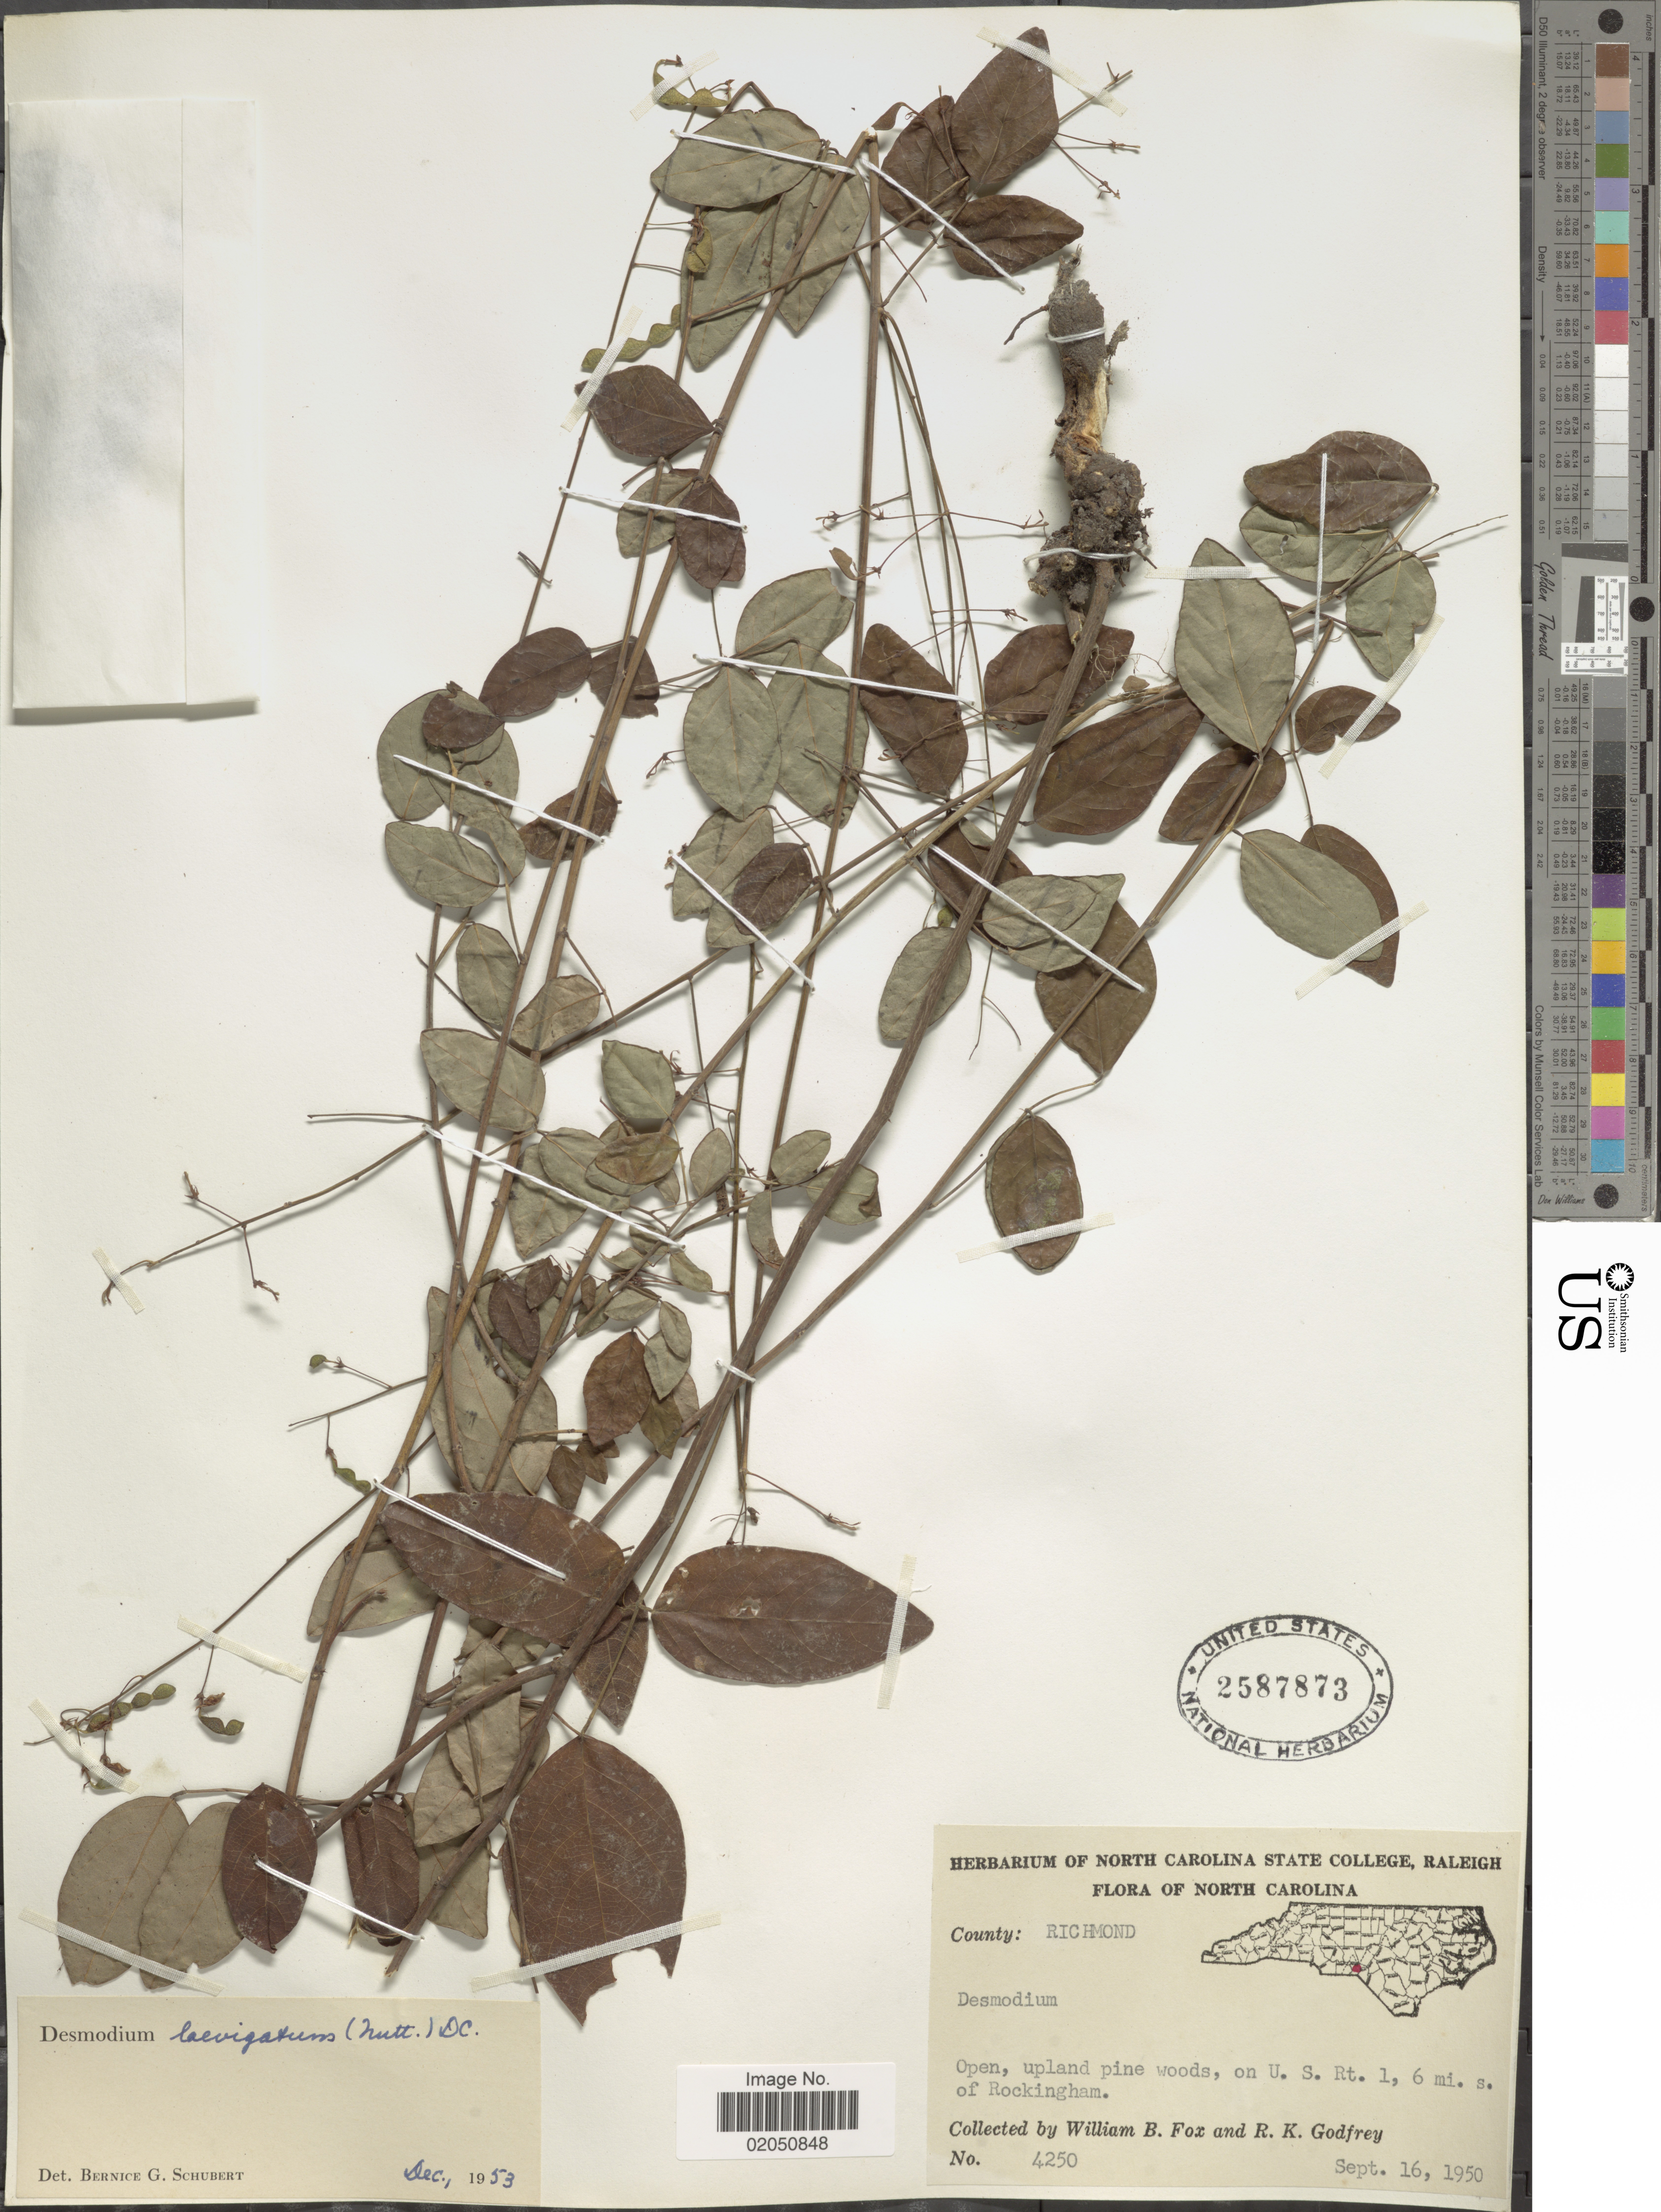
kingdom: Plantae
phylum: Tracheophyta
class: Magnoliopsida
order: Fabales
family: Fabaceae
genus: Desmodium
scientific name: Desmodium laevigatum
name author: (Nutt.) DC.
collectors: W. B. Fox & R. K. Godfrey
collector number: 4250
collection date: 1950-09-16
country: United States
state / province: North Carolina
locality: County: Richmond, Open, upland pine woods, on U.S. Rt. 1, 6 mi s. of Rockingham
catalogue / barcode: US 2587873